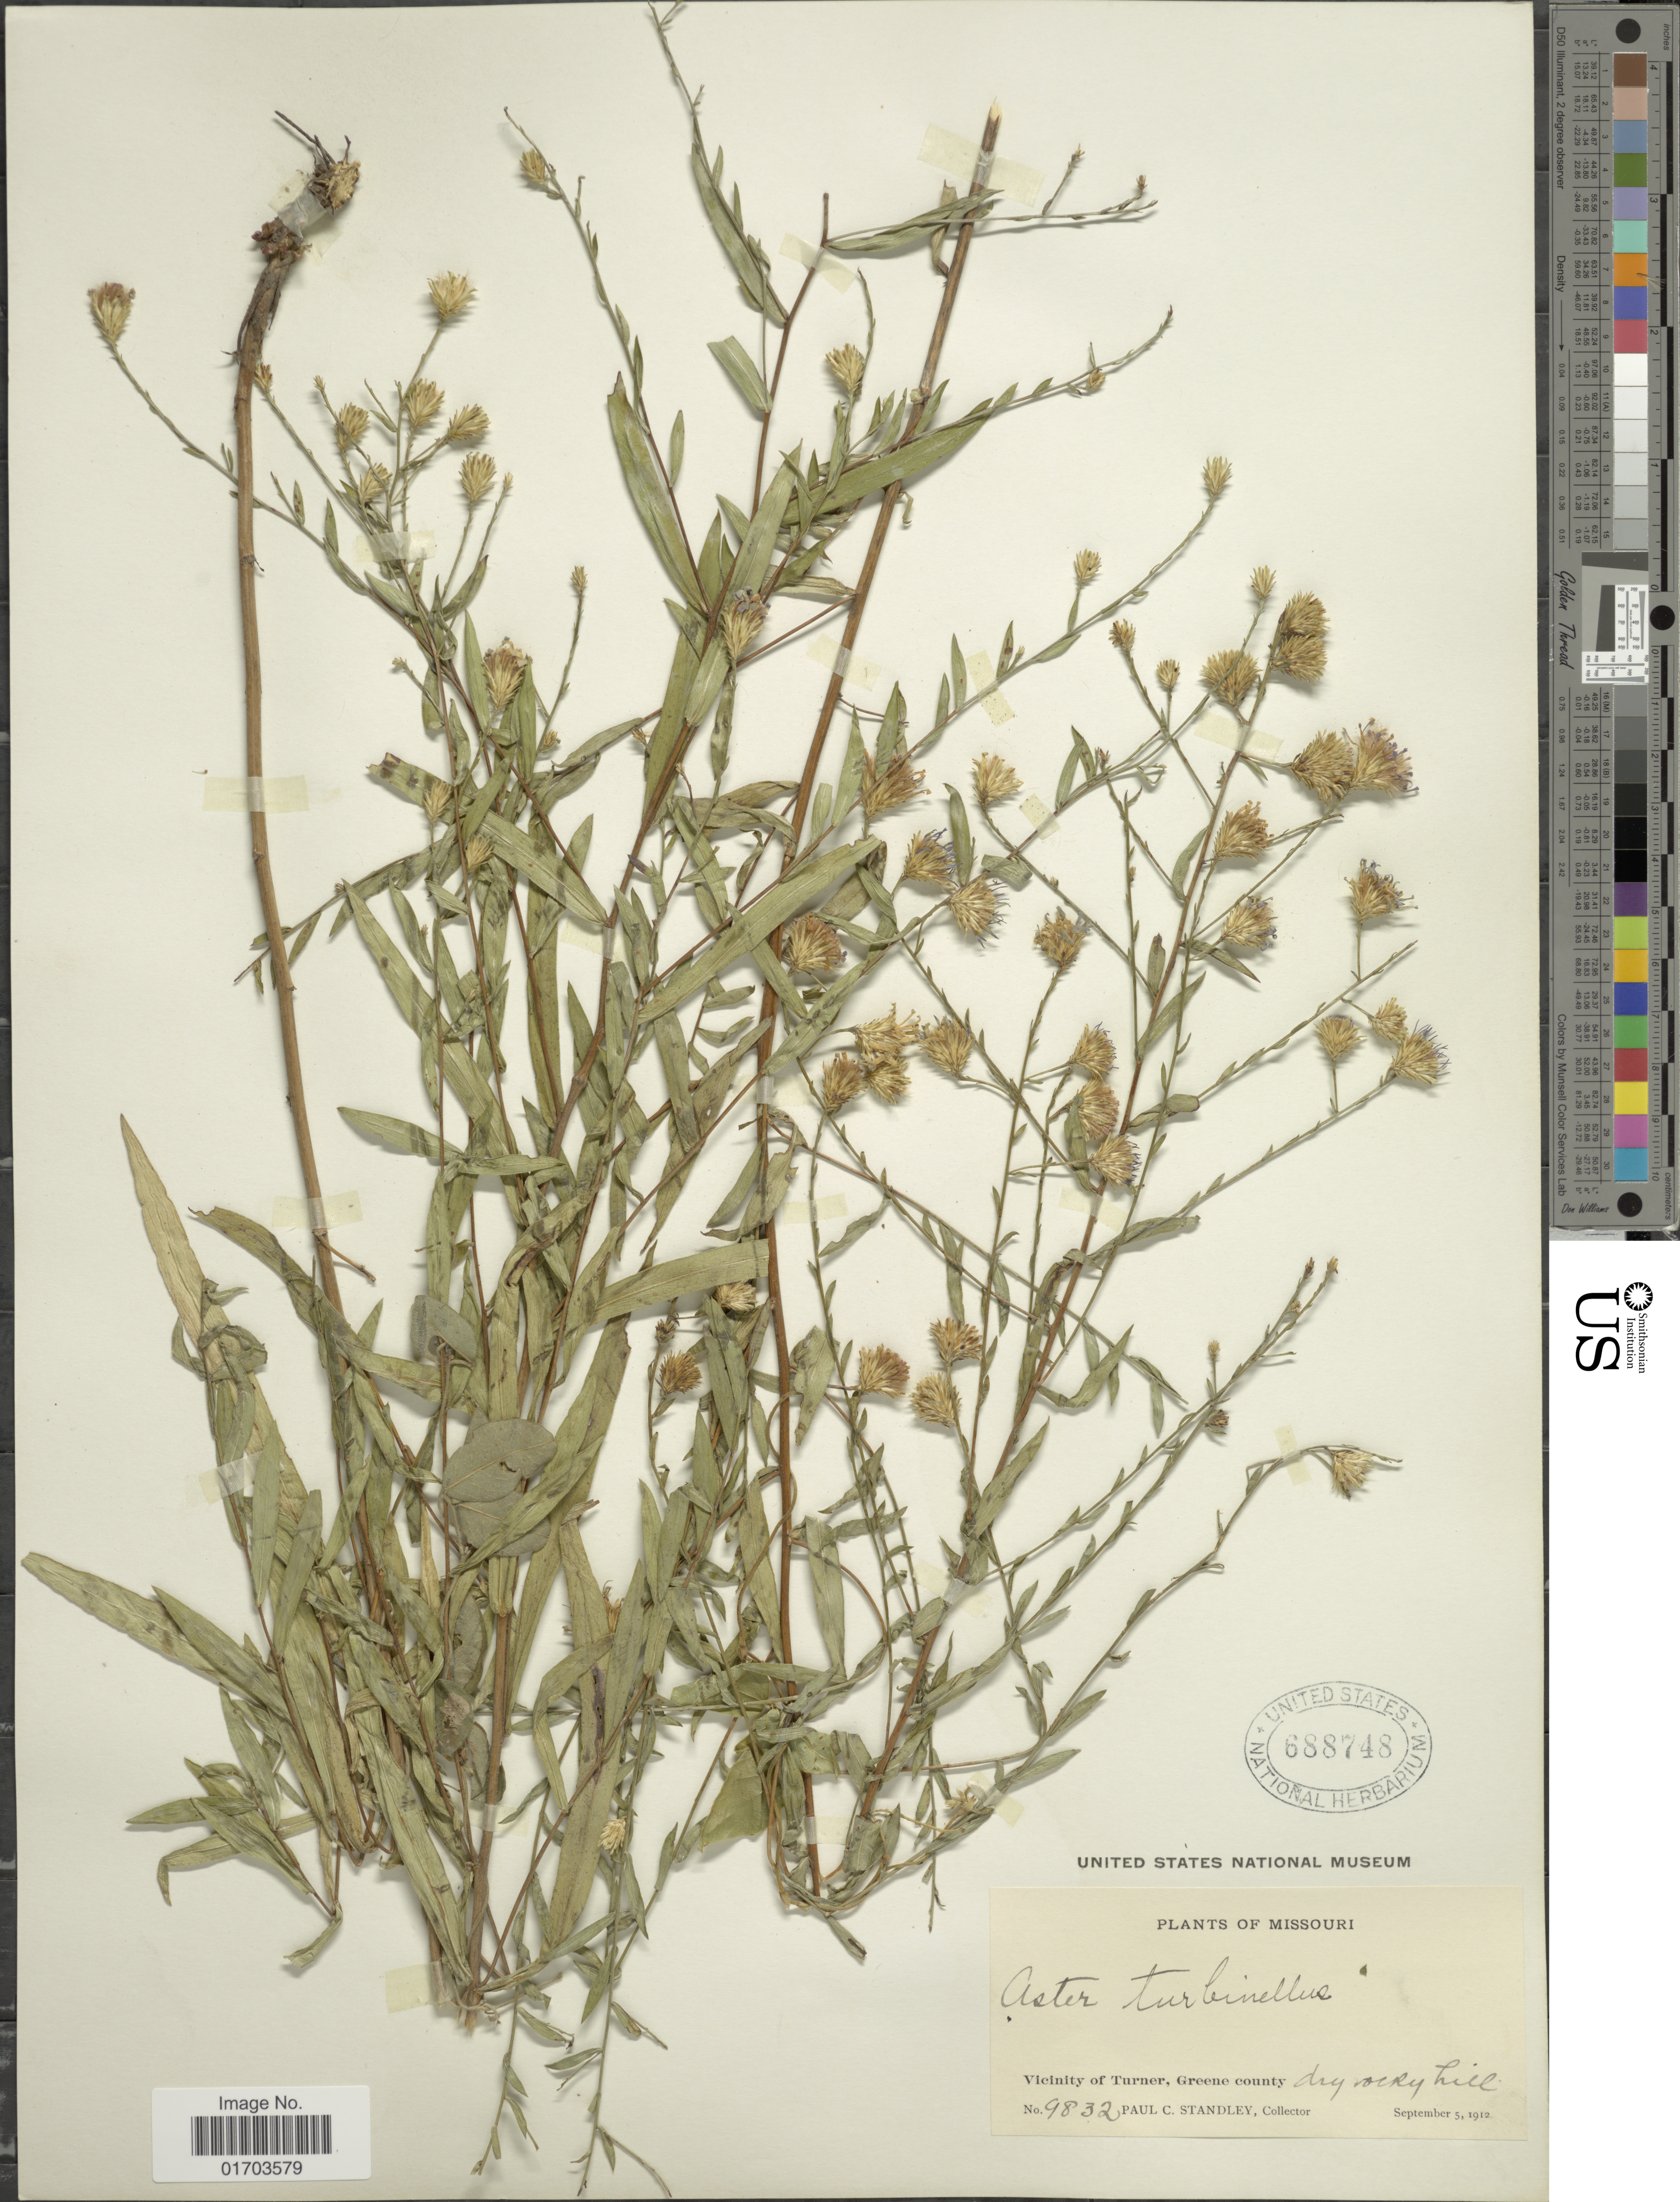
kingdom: Plantae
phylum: Tracheophyta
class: Magnoliopsida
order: Asterales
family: Asteraceae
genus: Symphyotrichum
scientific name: Symphyotrichum turbinellum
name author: (Lindl.) G.L. Nesom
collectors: P. C. Standley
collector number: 9832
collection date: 1912-09-05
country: United States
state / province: Missouri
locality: Missouri. Vicinity of Turner, Greene county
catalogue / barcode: US 688748